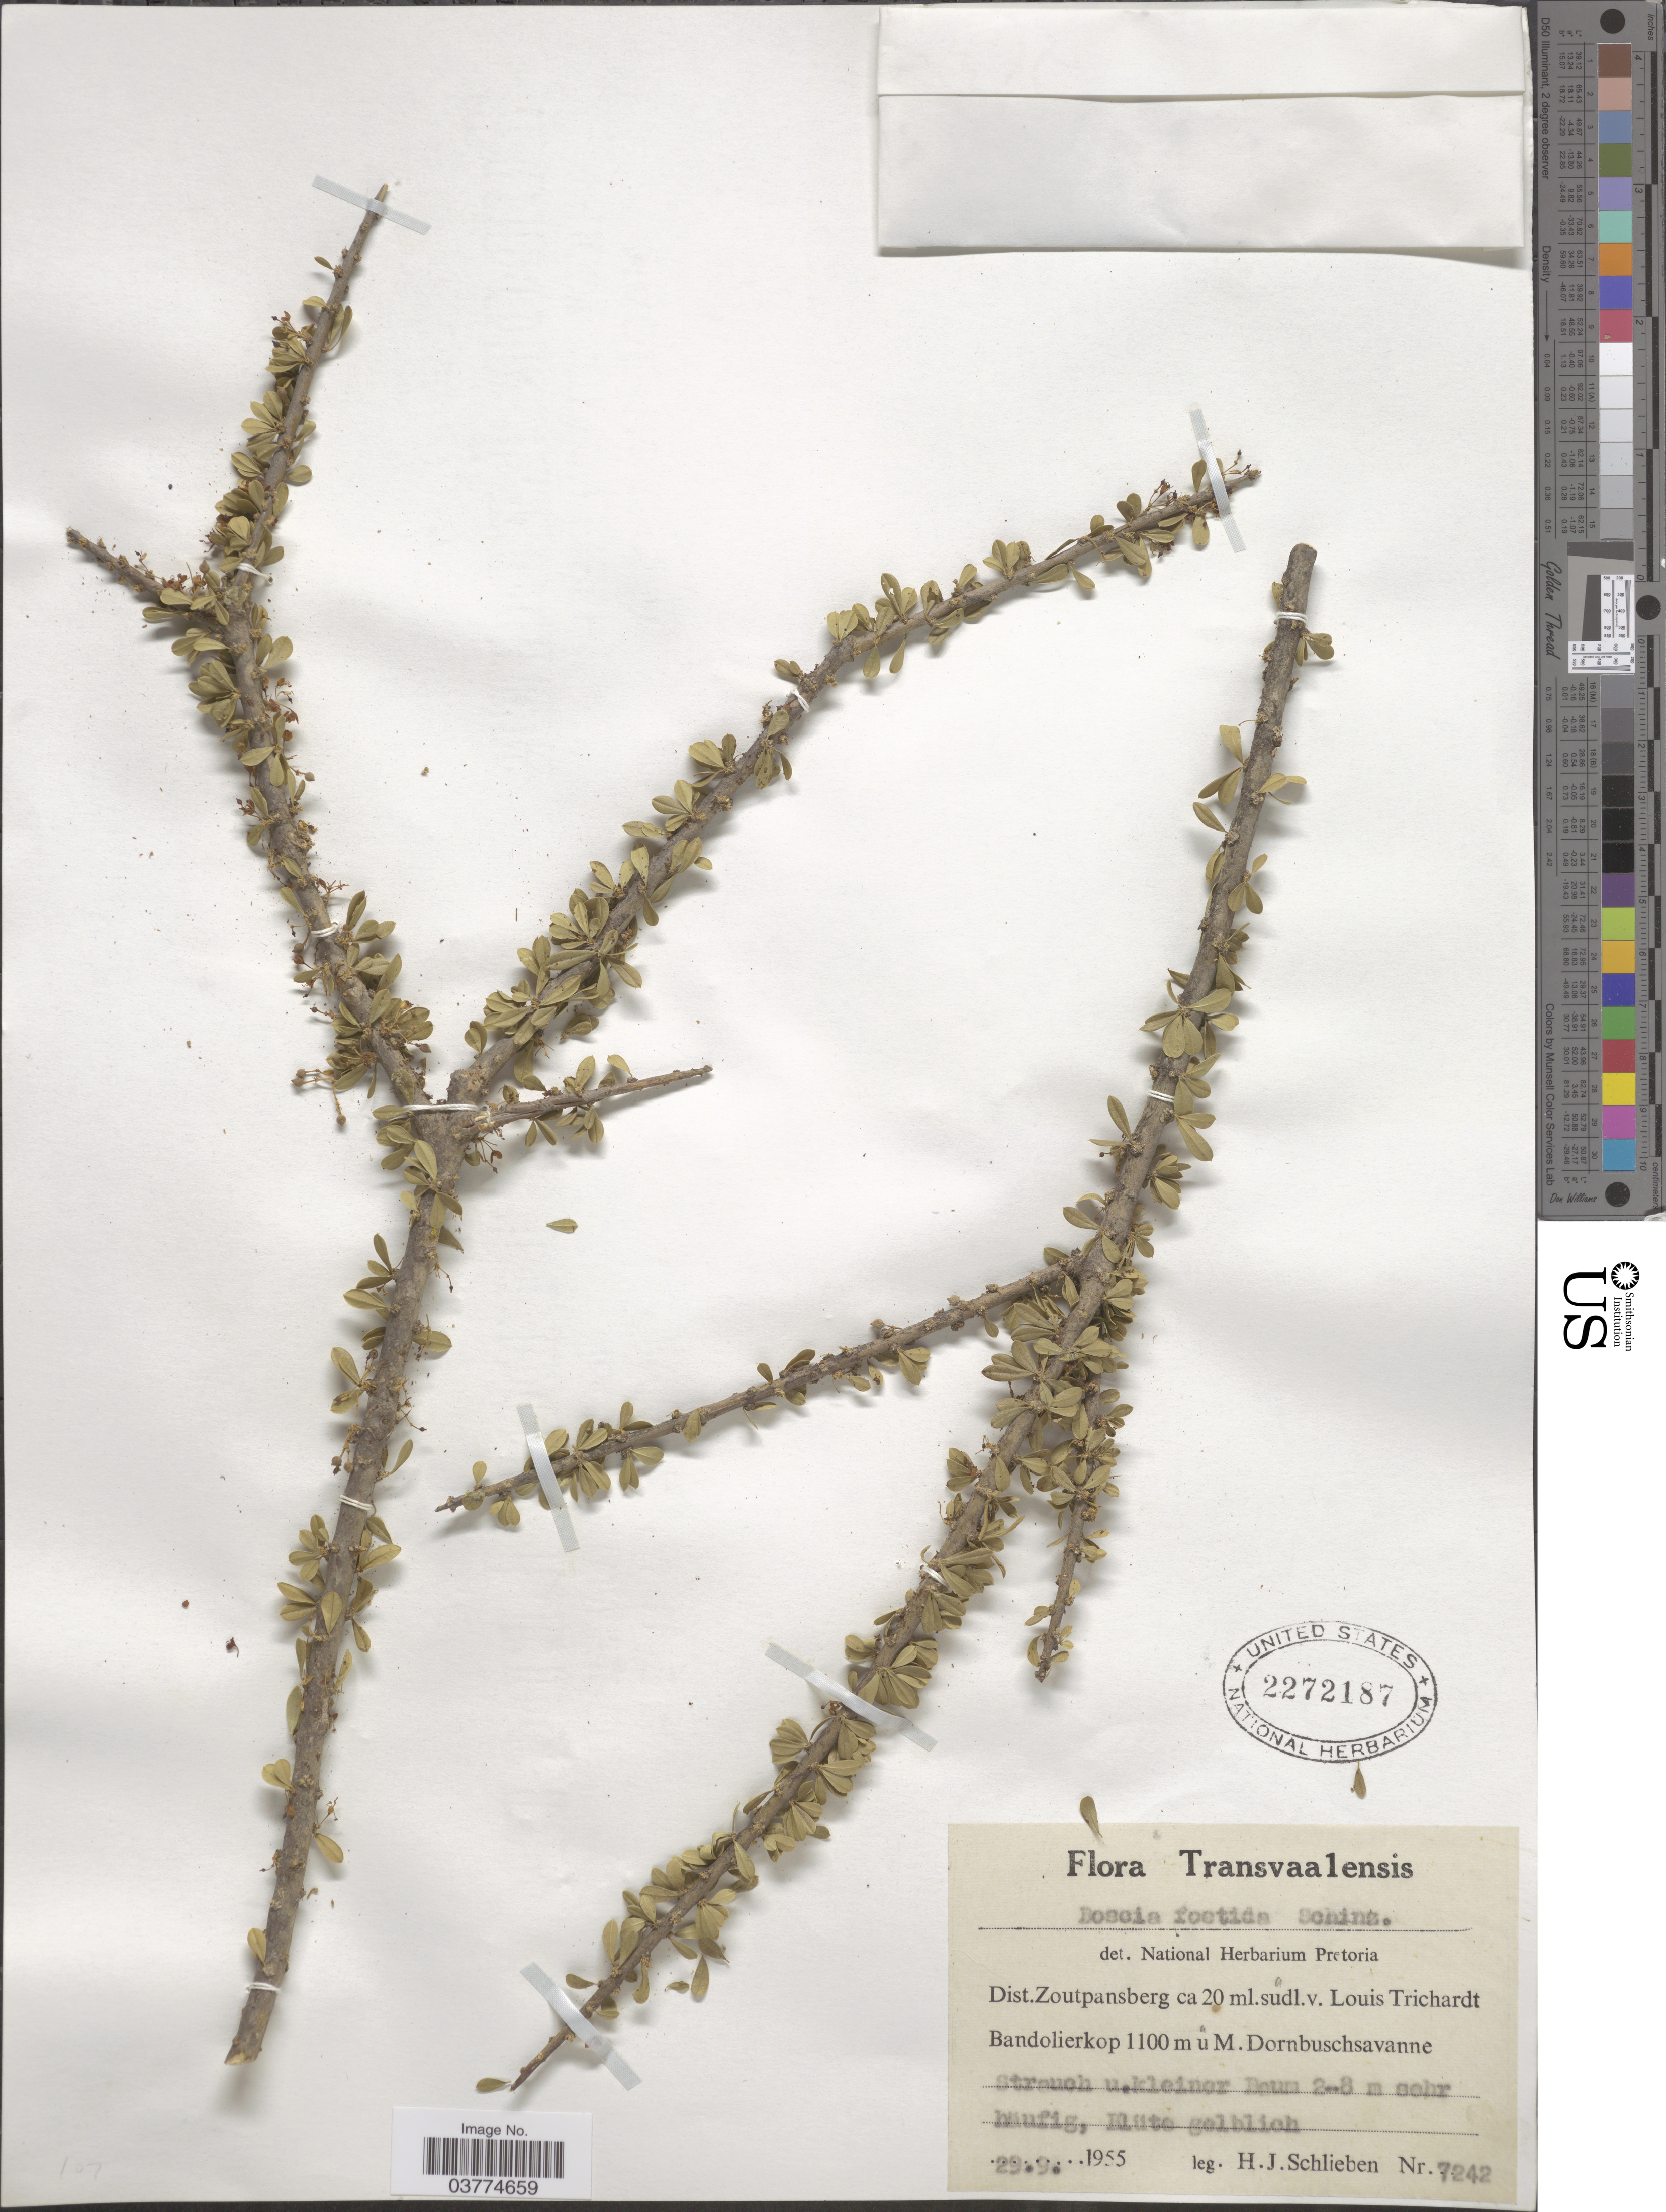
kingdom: Plantae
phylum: Tracheophyta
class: Magnoliopsida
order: Brassicales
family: Capparaceae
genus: Boscia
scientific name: Boscia foetida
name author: Schinz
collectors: H. J. Schlieben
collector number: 7242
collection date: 1955-09-29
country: South Africa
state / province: Limpopo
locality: Transvaalensis. Dist. Zoutpansberg ca 20 ml. sudl. v. Louis Trichardt Bandolierkop. M. Dornbuschsavanne.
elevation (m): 1100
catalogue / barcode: US 2272187